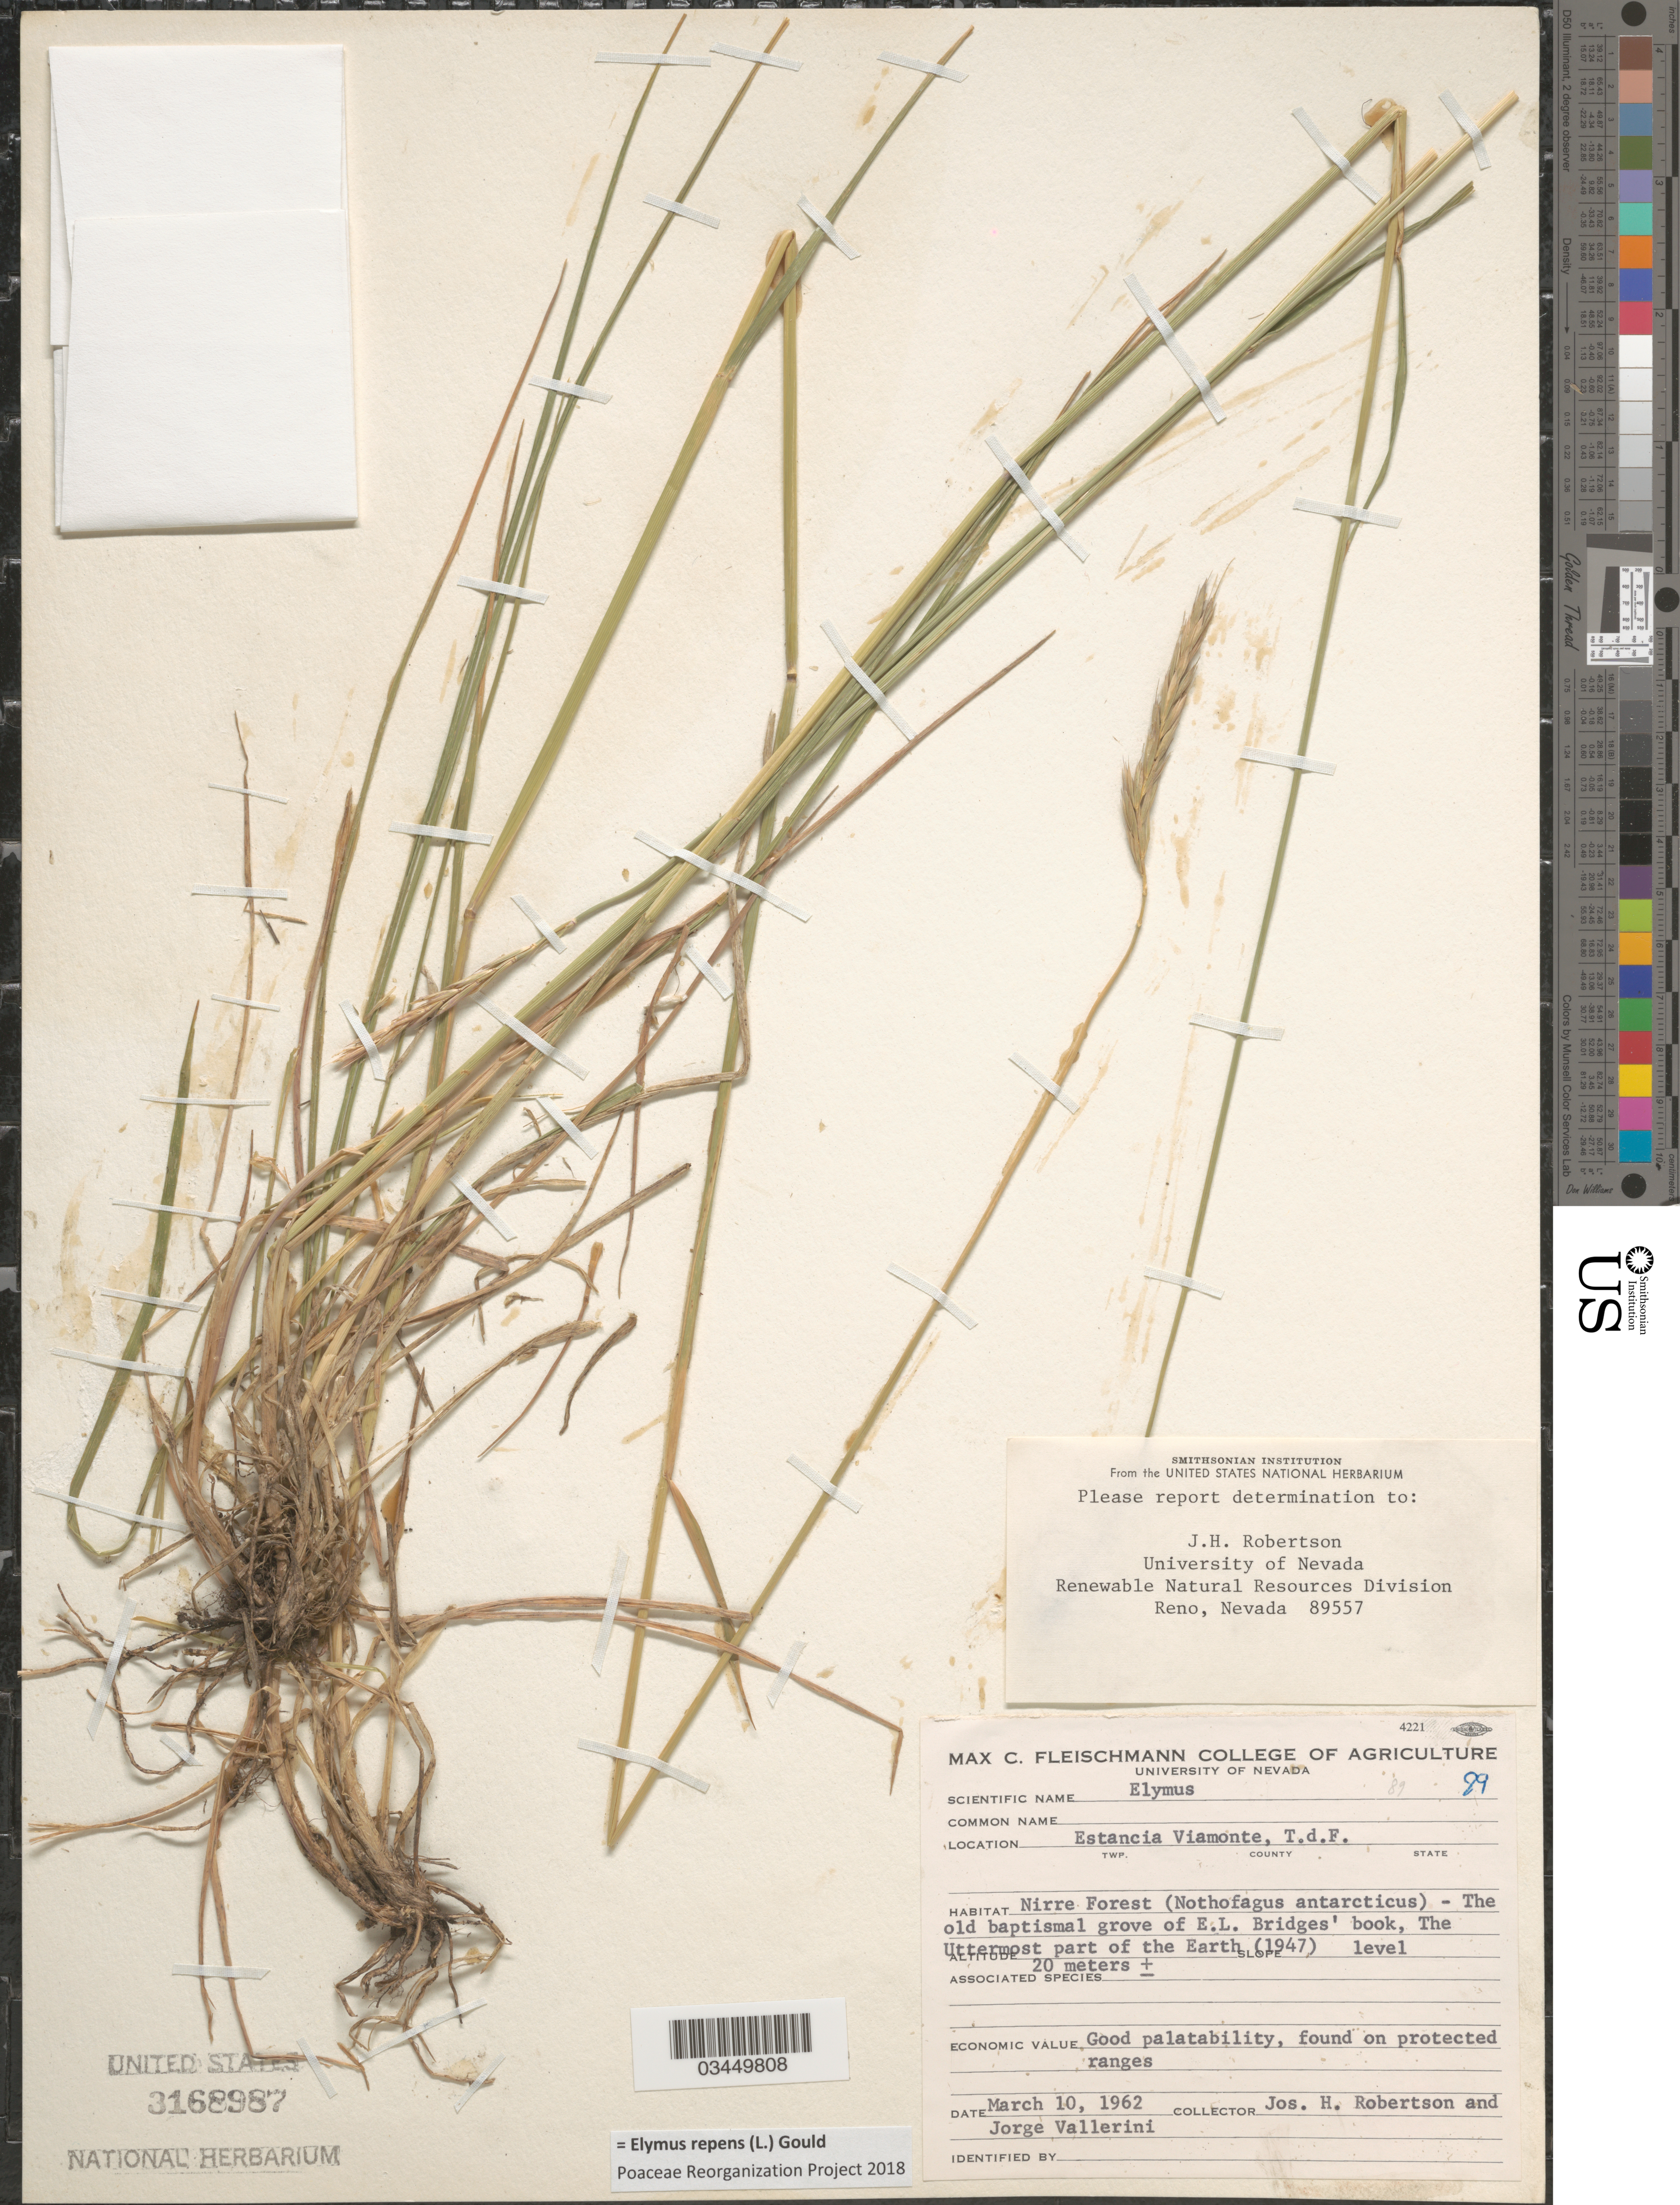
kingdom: Plantae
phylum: Tracheophyta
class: Liliopsida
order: Poales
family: Poaceae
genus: Elymus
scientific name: Elymus repens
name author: (L.) Gould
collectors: J. Robertson & J. Vallerini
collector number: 89*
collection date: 1962-03-10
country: Argentina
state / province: Tierra del Fuego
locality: Estancia Viamonte, T.d.F.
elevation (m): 20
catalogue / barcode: US 3168987